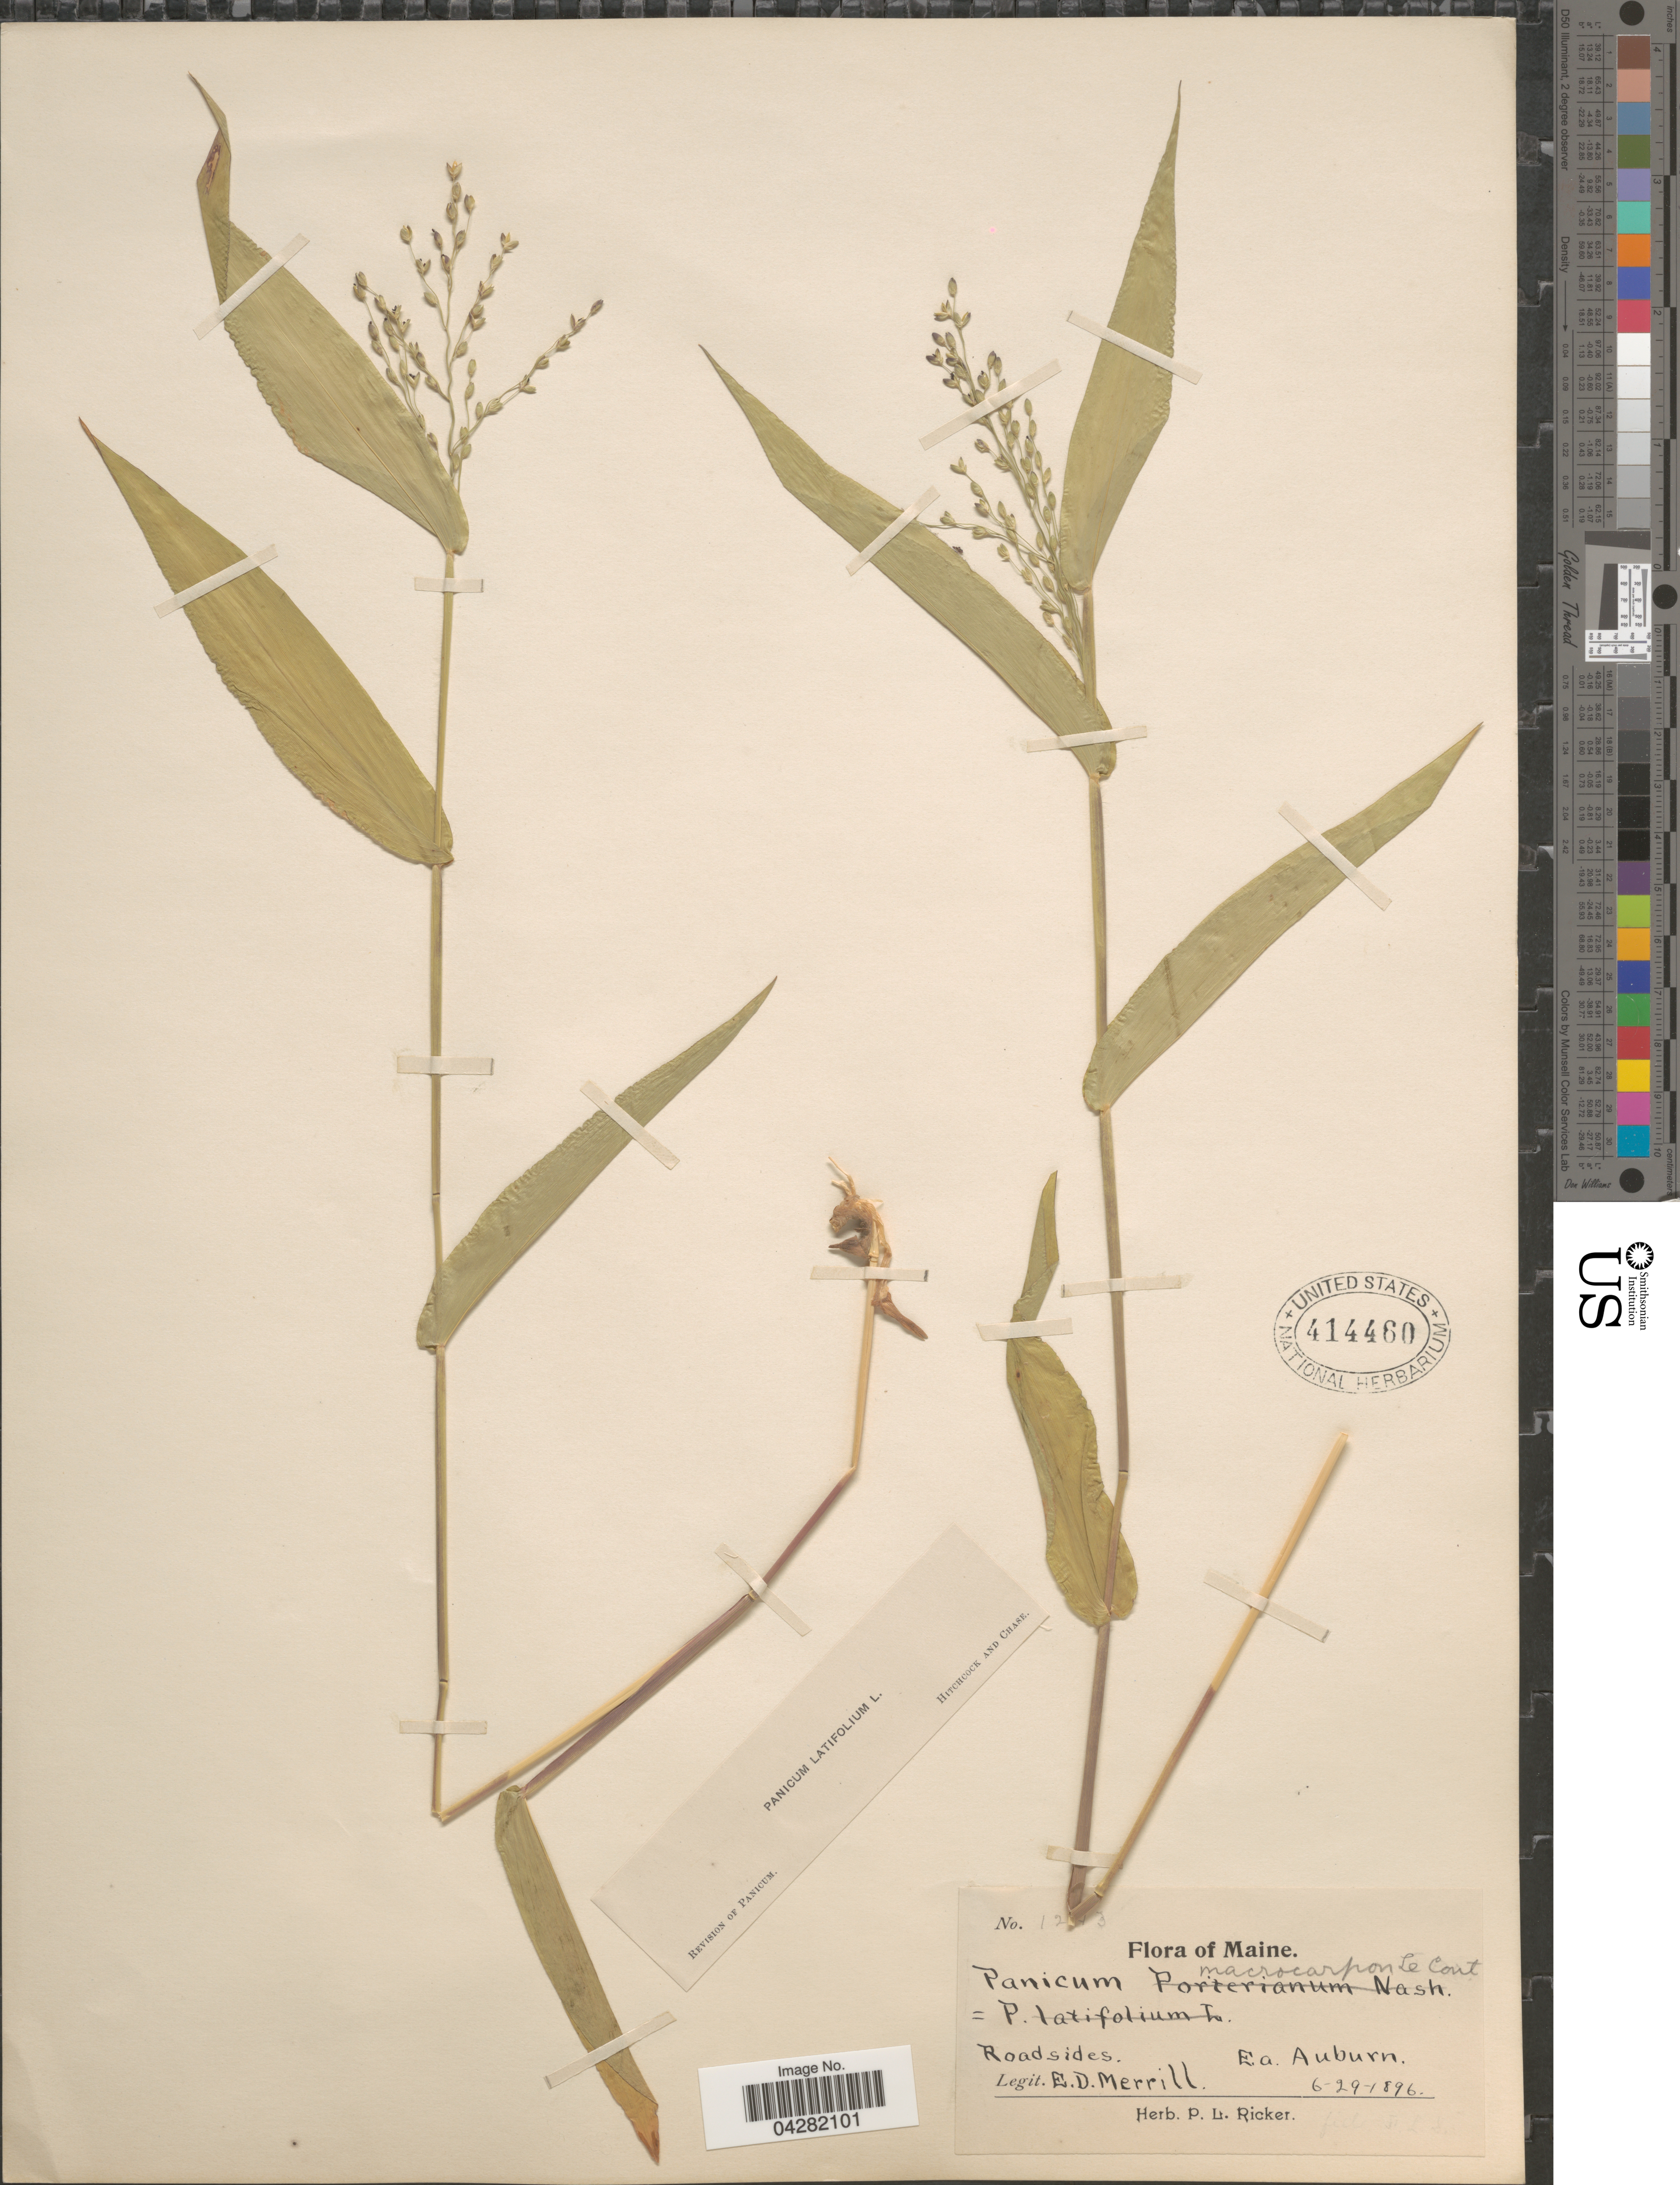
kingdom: Plantae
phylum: Tracheophyta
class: Liliopsida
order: Poales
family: Poaceae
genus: Dichanthelium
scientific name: Dichanthelium latifolium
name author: (L.) Harvill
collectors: E. D. Merrill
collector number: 1243*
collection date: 1896-06-29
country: United States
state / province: Maine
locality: Roadsides. Ea. Auburn.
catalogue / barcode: US 414460